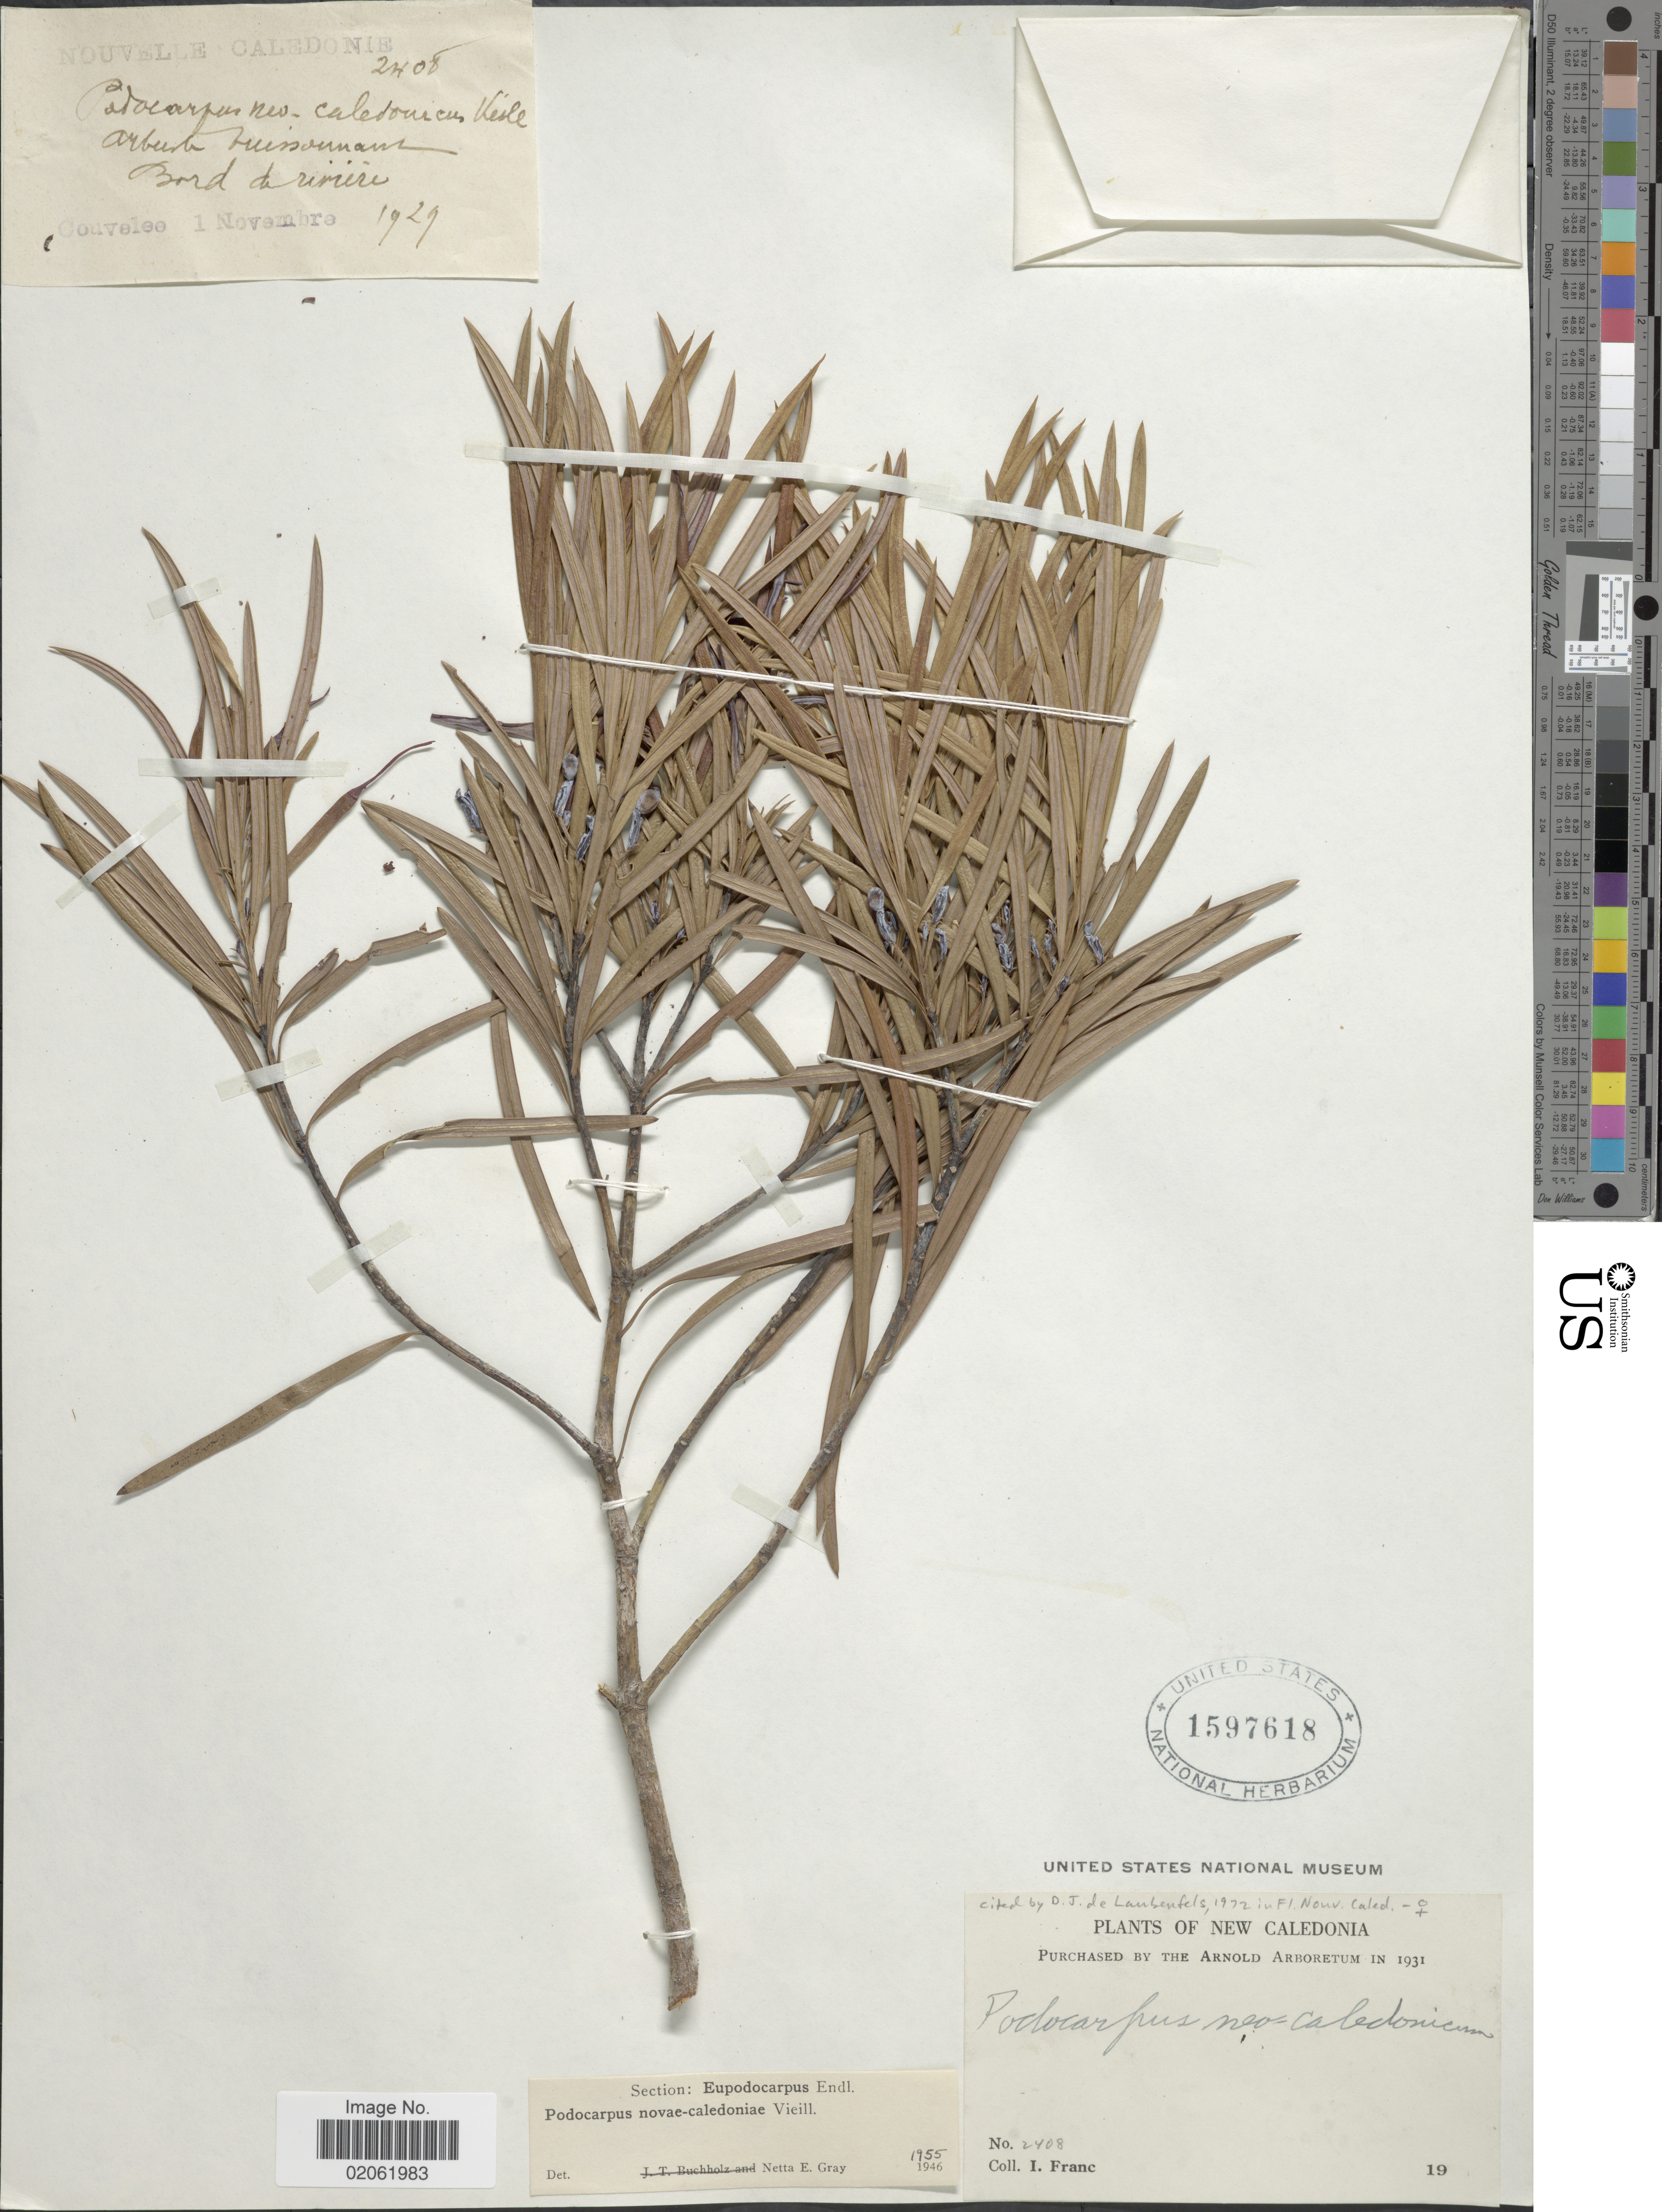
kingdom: Plantae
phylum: Tracheophyta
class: Pinopsida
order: Pinales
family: Podocarpaceae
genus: Podocarpus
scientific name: Podocarpus novae-caledoniae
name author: Vieill. ex Brongn. & Gris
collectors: I. Franc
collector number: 2408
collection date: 1931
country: New Caledonia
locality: New Caledonie.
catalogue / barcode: US 1597618